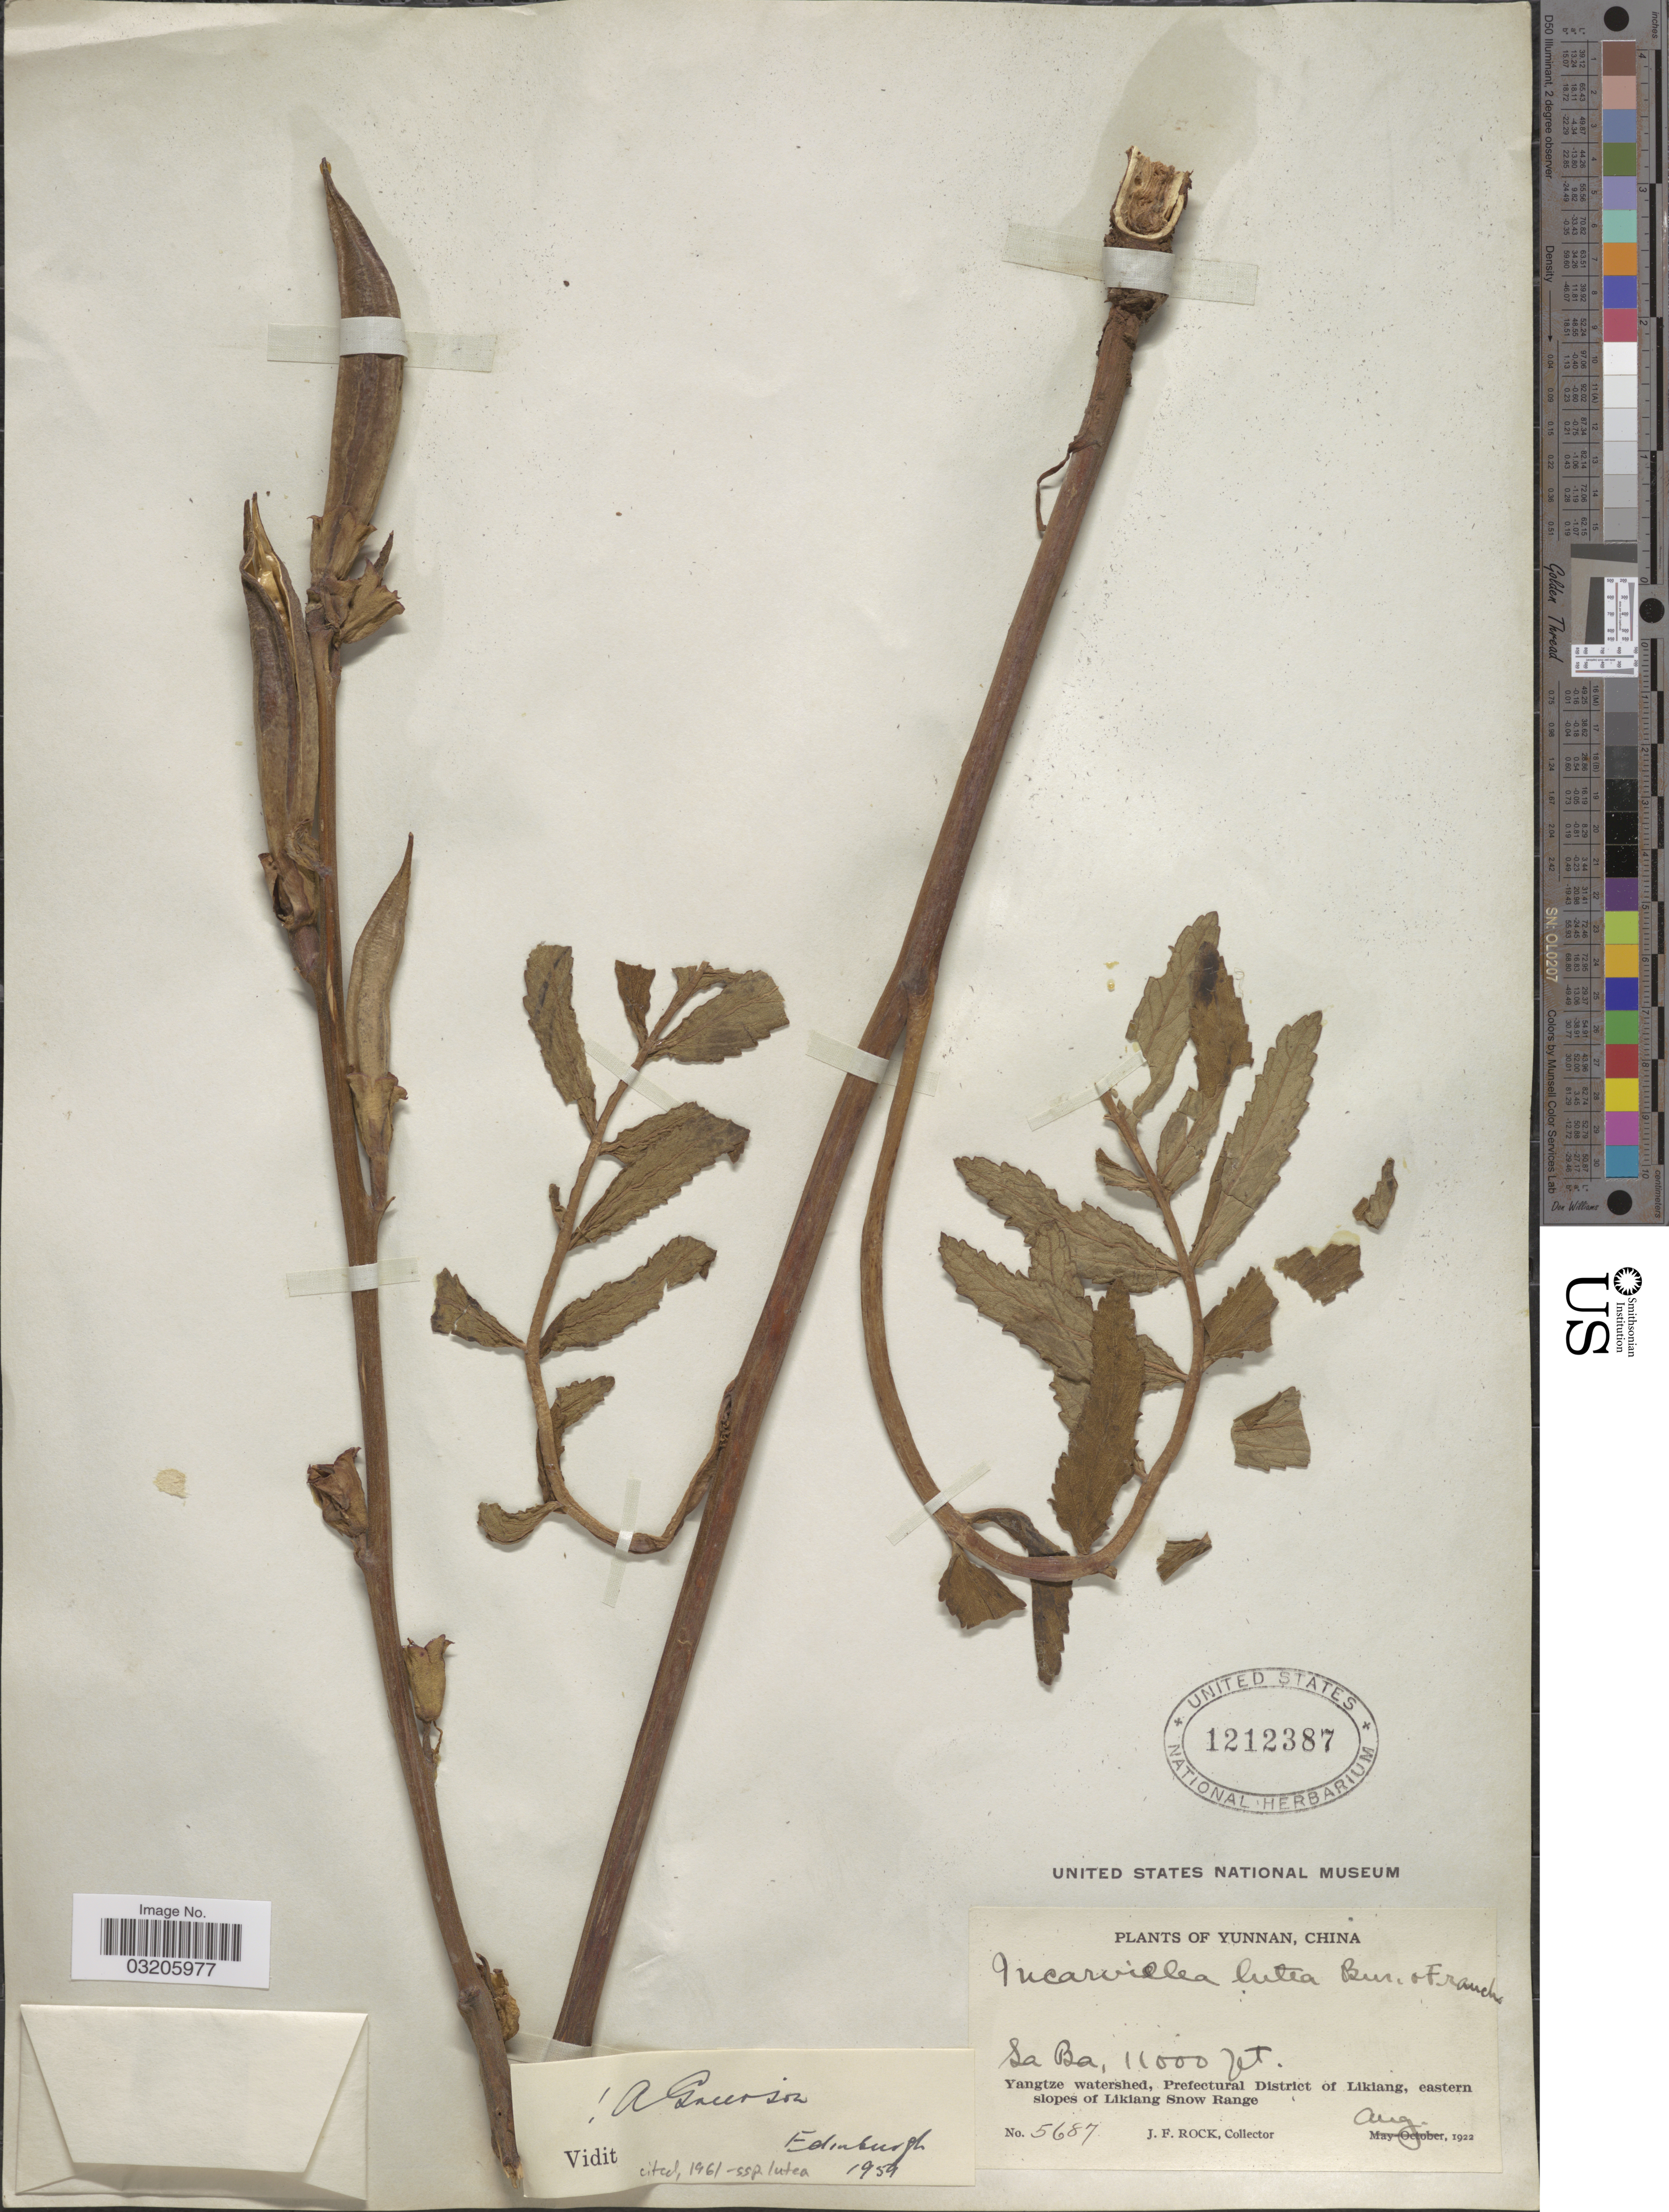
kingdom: Plantae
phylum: Tracheophyta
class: Magnoliopsida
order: Lamiales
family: Bignoniaceae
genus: Incarvillea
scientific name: Incarvillea lutea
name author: Bureau & Franch.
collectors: J. Rock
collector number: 5687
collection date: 1922-08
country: China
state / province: Yunnan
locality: Sa Ba. Yangtze watershed, Prefectural District of Likiang, eastern slopes of Likiang Snow Range.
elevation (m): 3353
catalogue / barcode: US 1212387